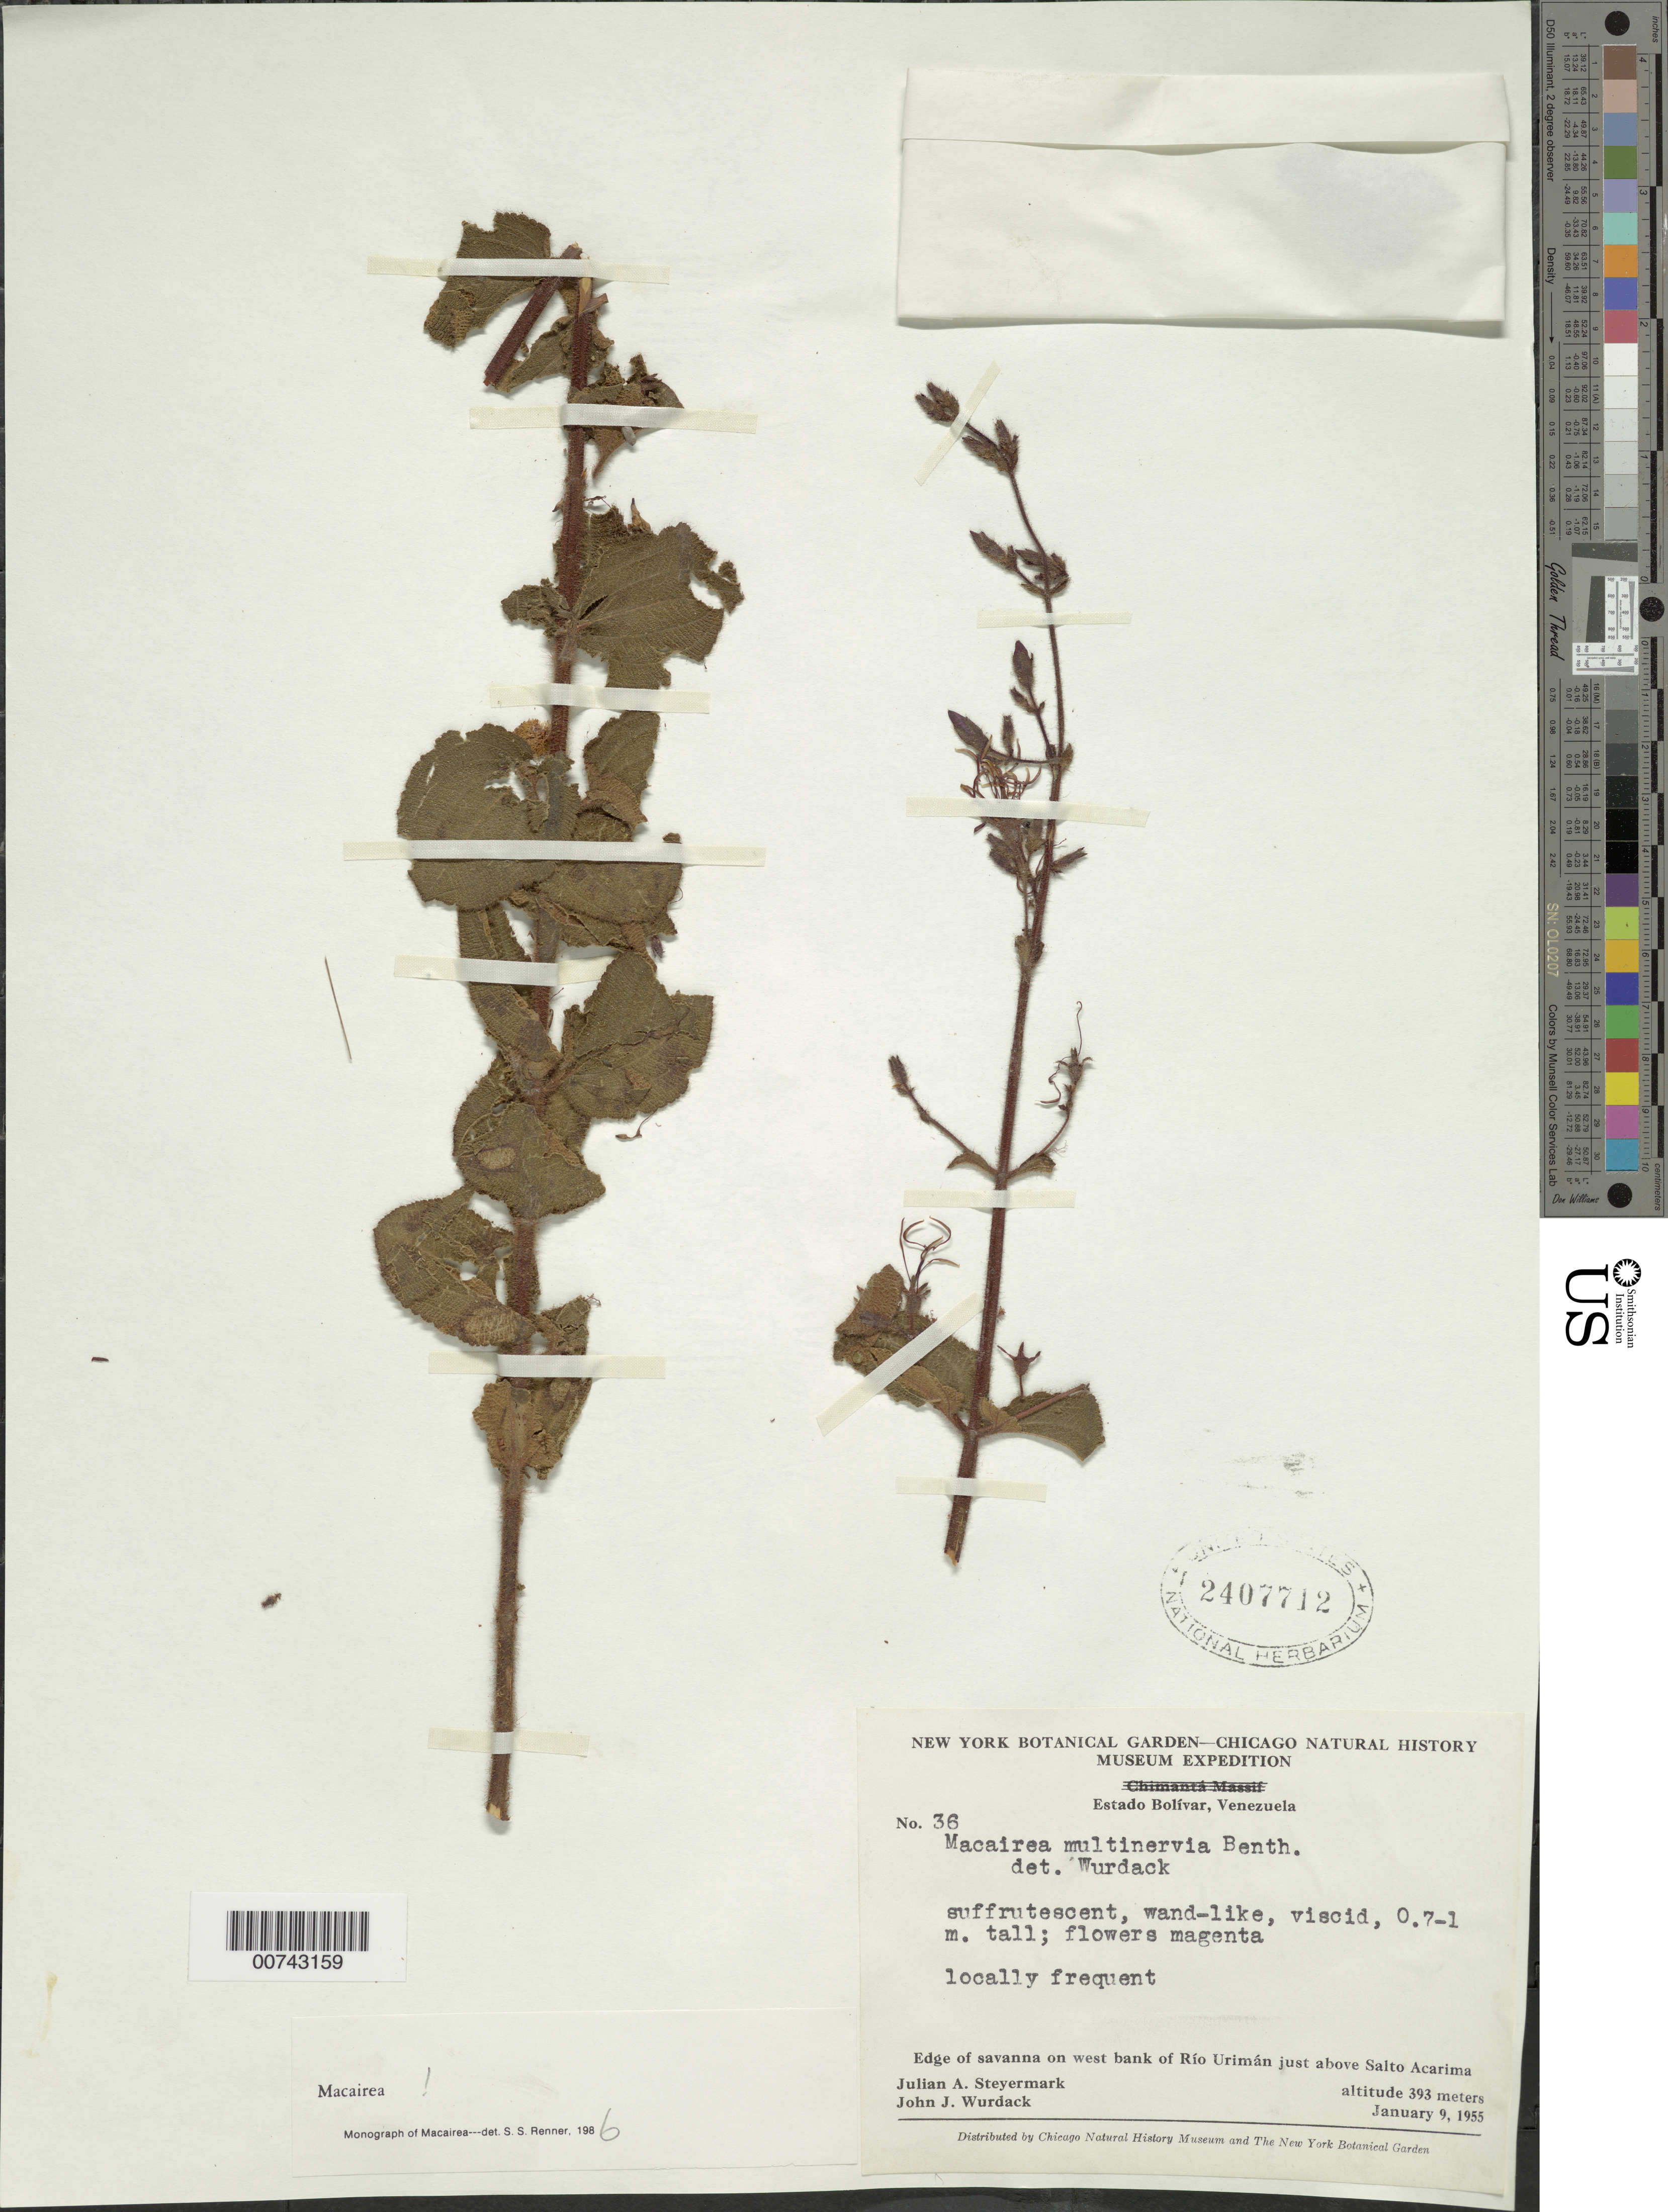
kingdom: Plantae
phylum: Tracheophyta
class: Magnoliopsida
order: Myrtales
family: Melastomataceae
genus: Macairea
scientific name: Macairea multinervia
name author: Benth.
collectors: J. Steyermark & J. J. Wurdack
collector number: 36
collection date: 1955-01-09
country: Venezuela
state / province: Bolivar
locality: Edge on savanna on west bank of Río Urimán just above Salto Acarima.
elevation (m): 393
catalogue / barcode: US 2407712